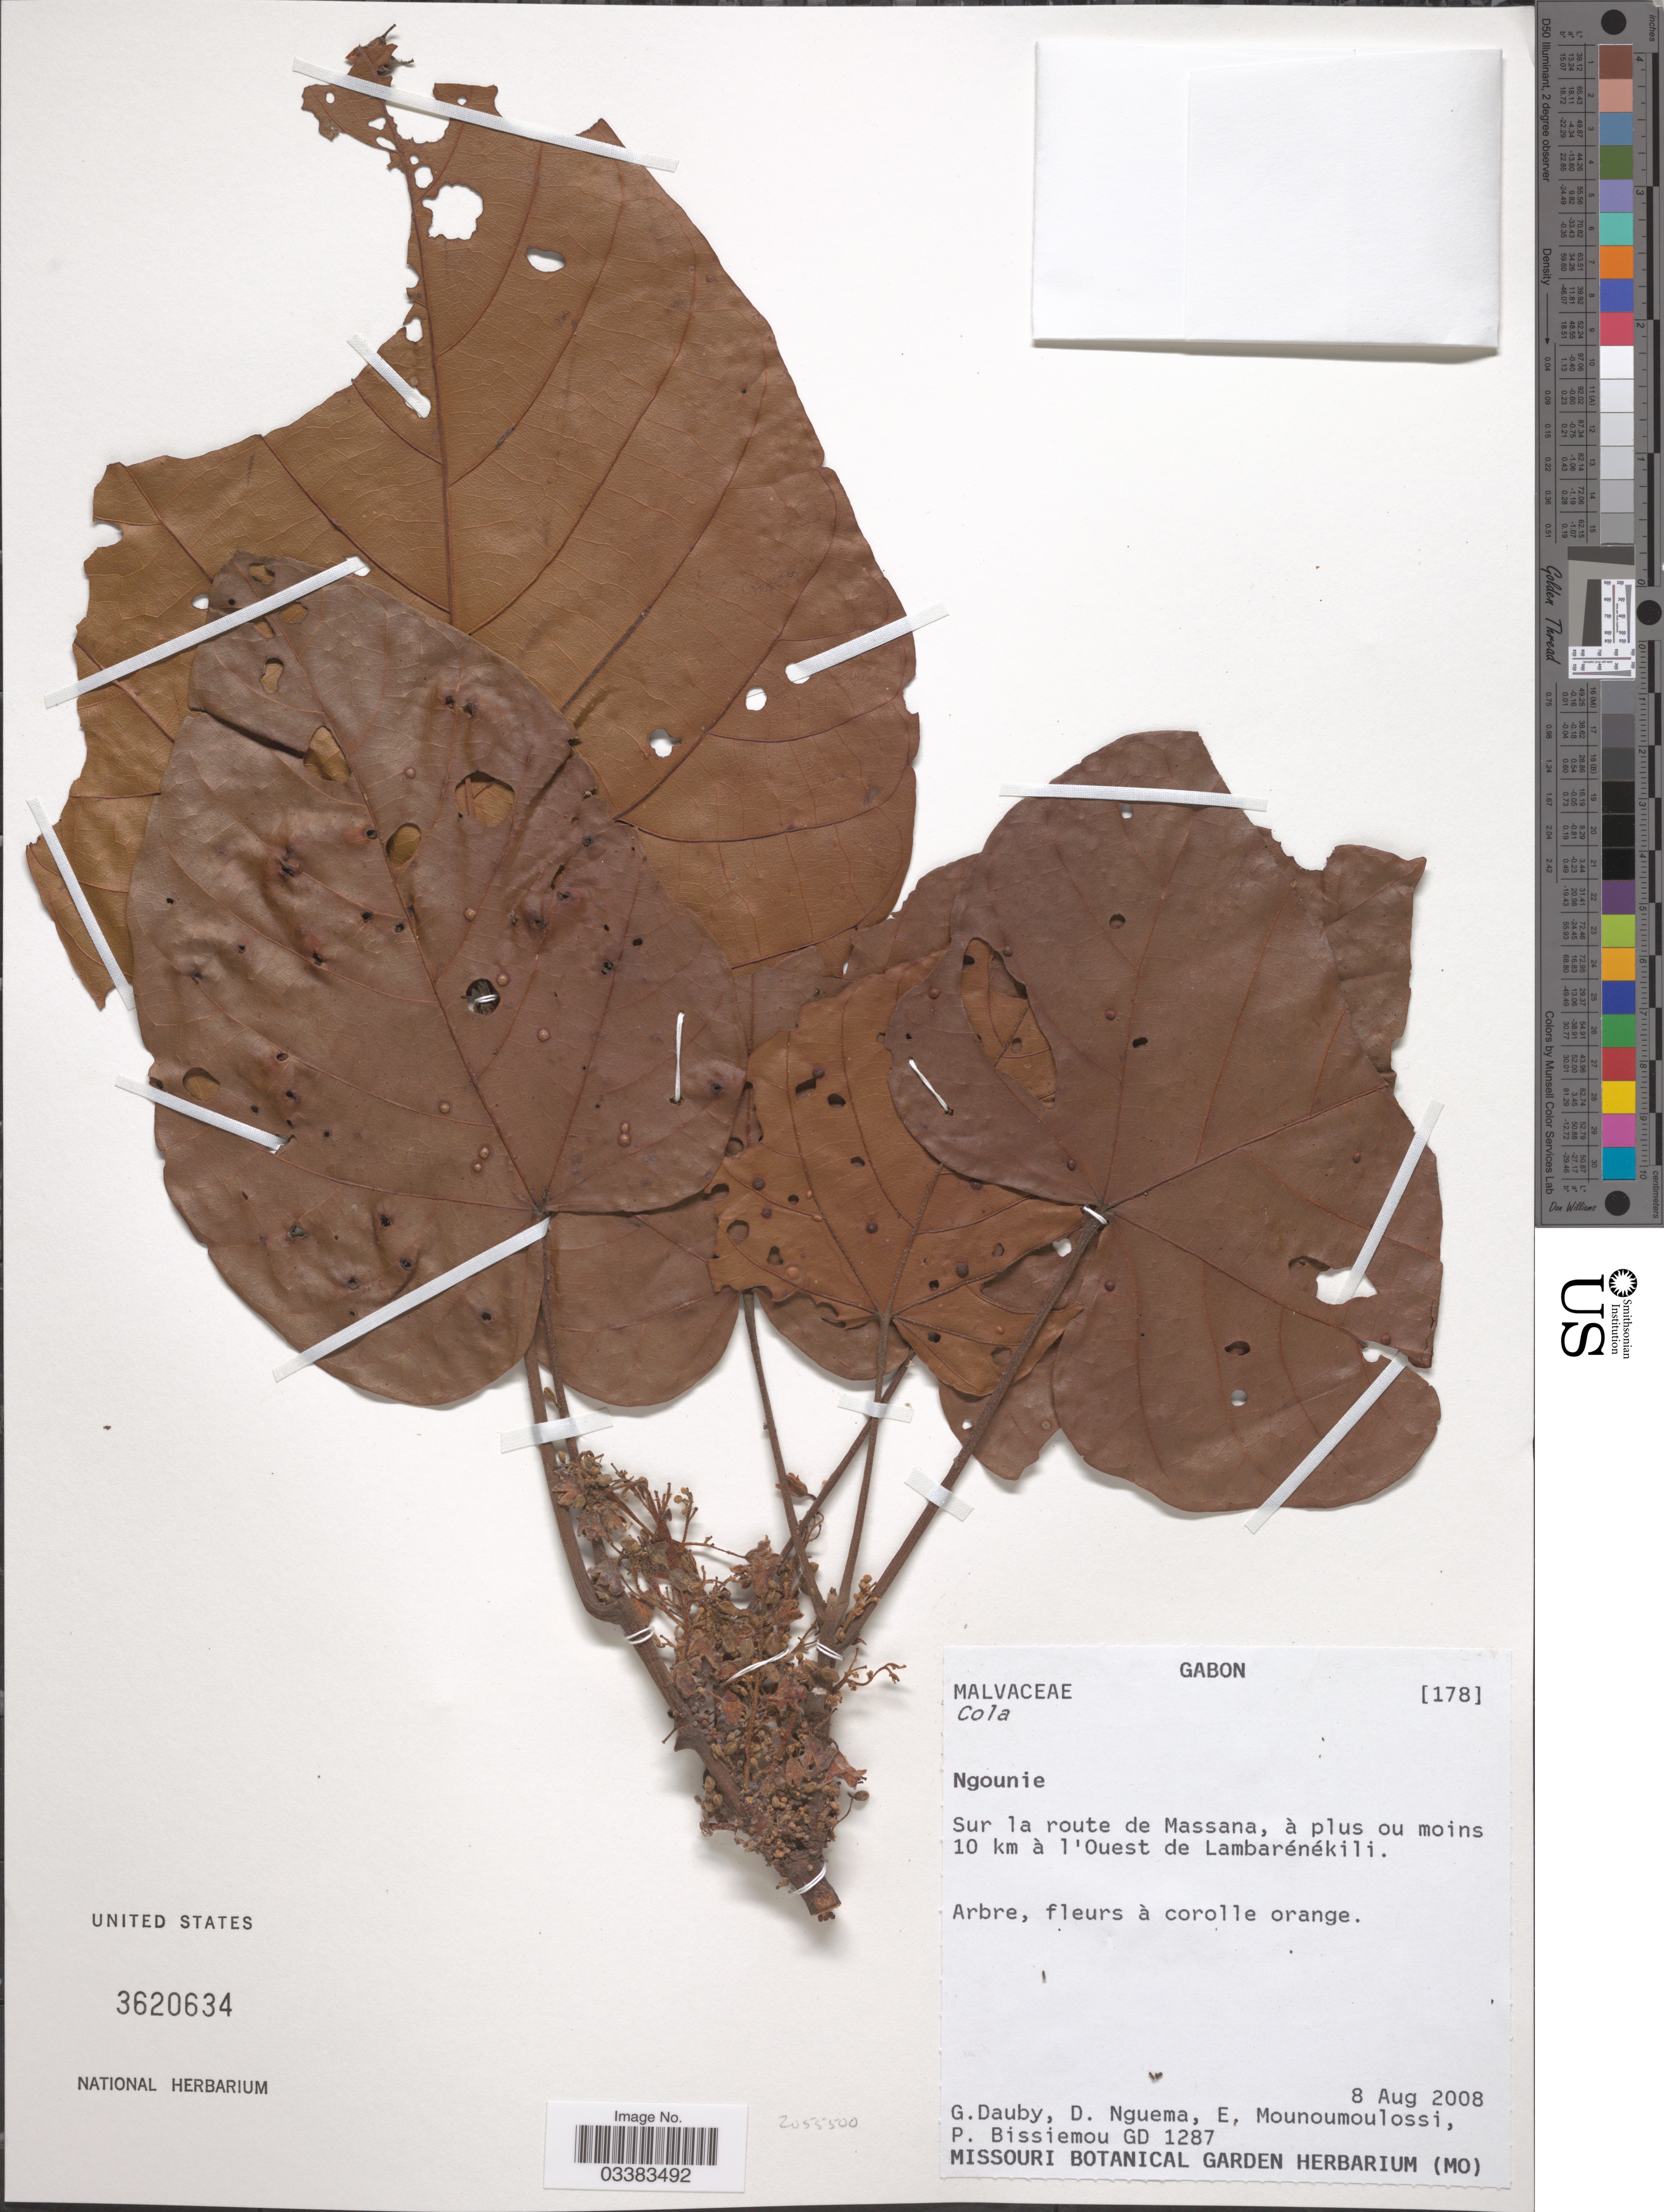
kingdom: Plantae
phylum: Tracheophyta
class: Magnoliopsida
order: Malvales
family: Malvaceae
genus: Cola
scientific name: Cola sp.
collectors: G. Dauby, D. Nguema, E. Mounoumoulossi & P. Bissiemou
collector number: GD 1287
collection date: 2008-08-08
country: Gabon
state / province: Ngounie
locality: Sur la route de Massana, à plus ou moins 10 km à l'Ouest de Lambarénékili.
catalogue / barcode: US 3620634